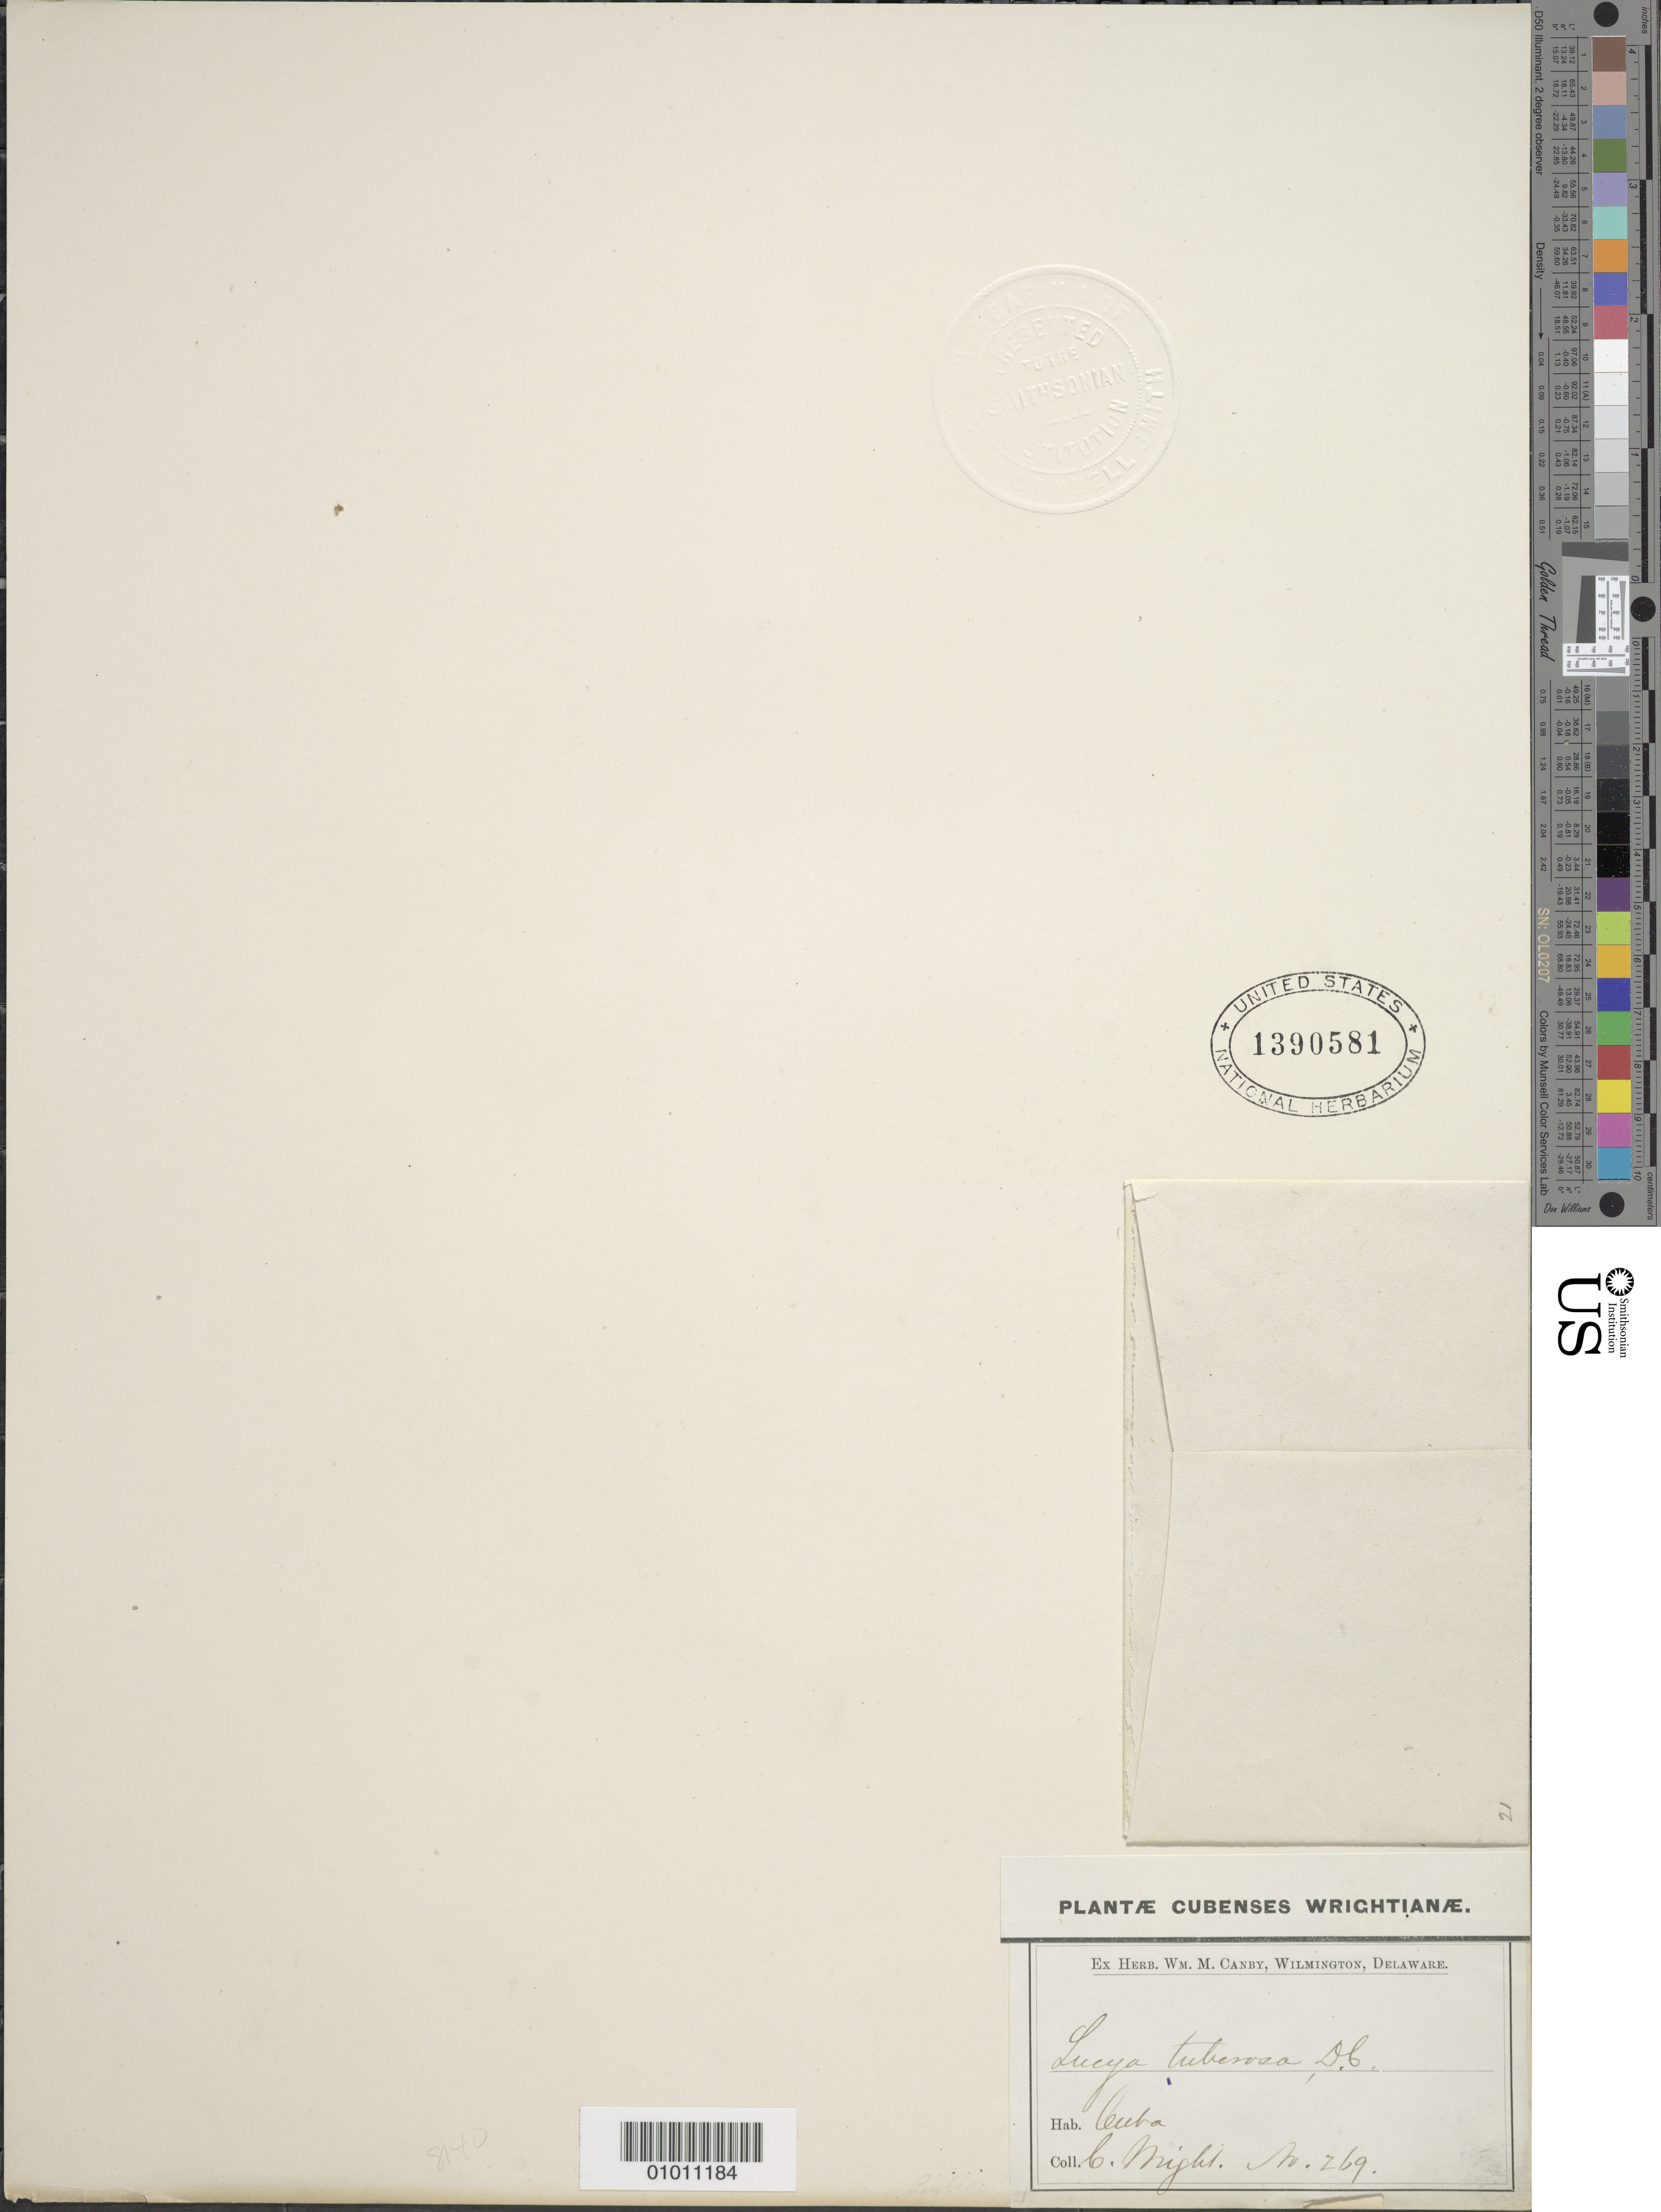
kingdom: Plantae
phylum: Tracheophyta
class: Magnoliopsida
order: Gentianales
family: Rubiaceae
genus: Lucya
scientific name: Lucya tetrandra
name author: (L.) K. Schum.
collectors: C. Wright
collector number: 269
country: Cuba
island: Cuba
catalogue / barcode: US 1390581